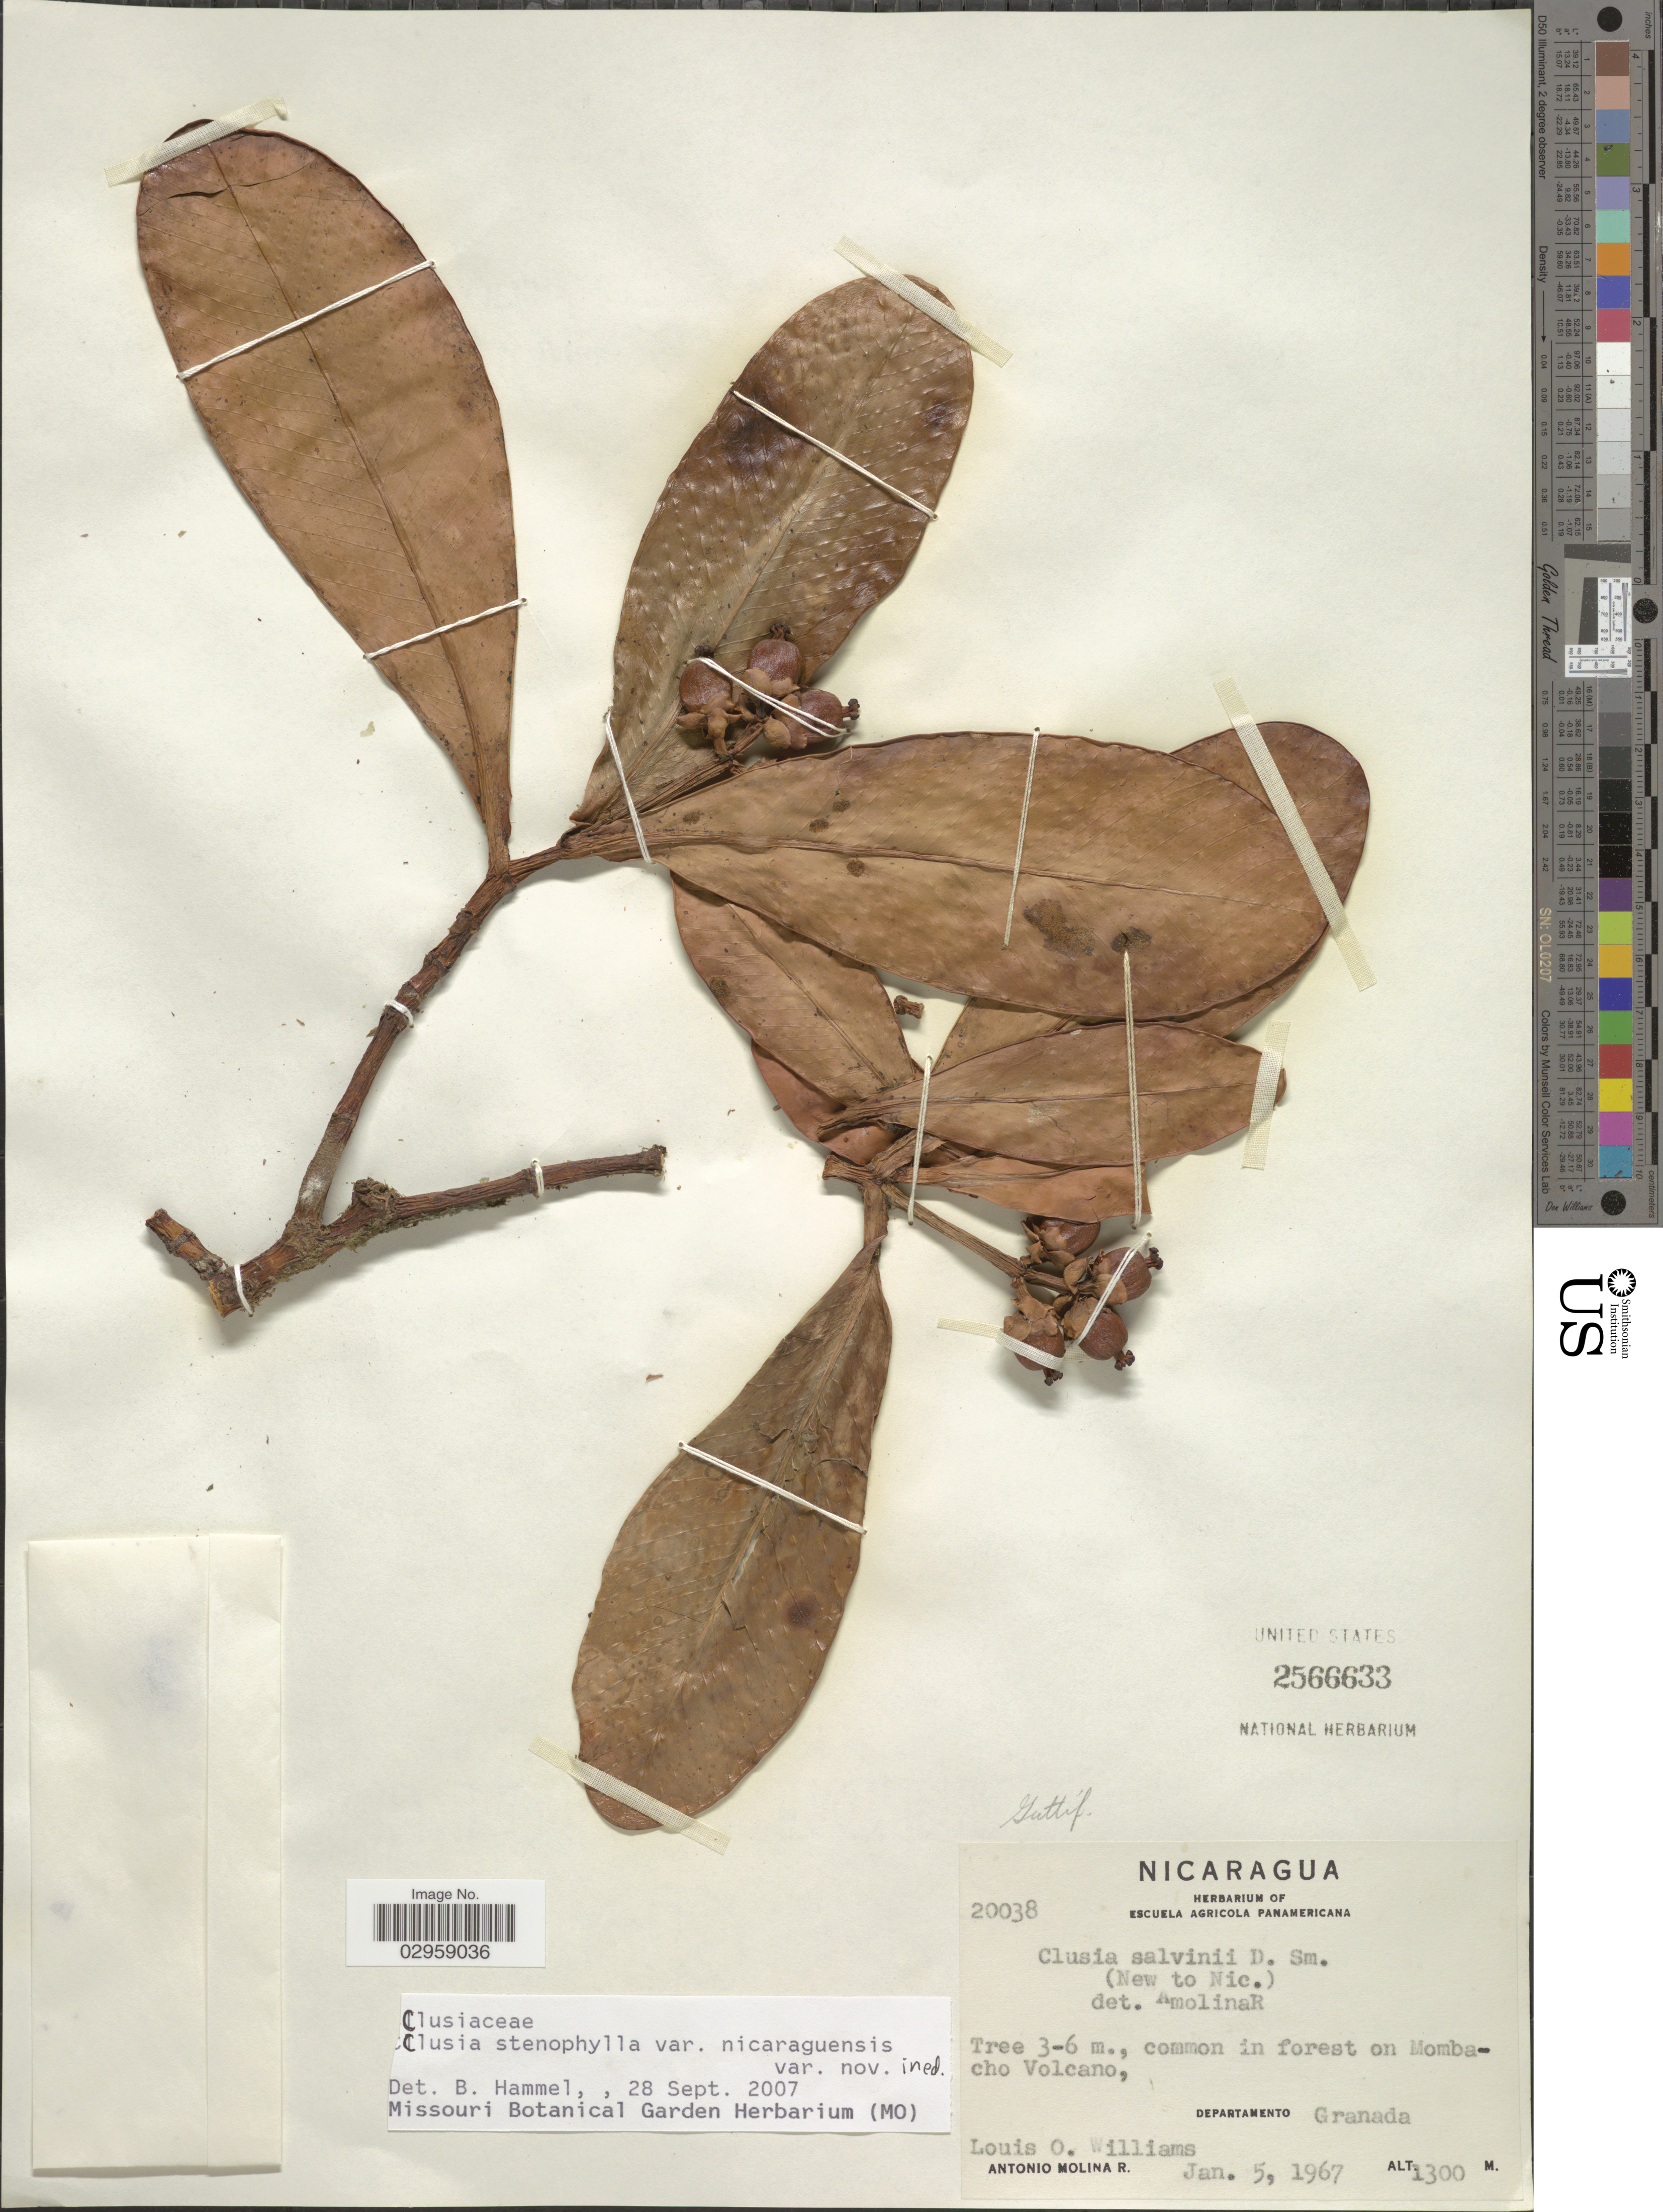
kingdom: Plantae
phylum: Tracheophyta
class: Magnoliopsida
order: Malpighiales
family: Clusiaceae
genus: Clusia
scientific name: Clusia stenophylla var. nicaraguensis Hammel, var. nov. ined.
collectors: L. O. Williams & A. Molina R.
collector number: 20038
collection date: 1967-01-05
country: Nicaragua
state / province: Granada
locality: Common in forest on Mombacho Volcano. Departamento Granada.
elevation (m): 1300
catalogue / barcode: US 2566633